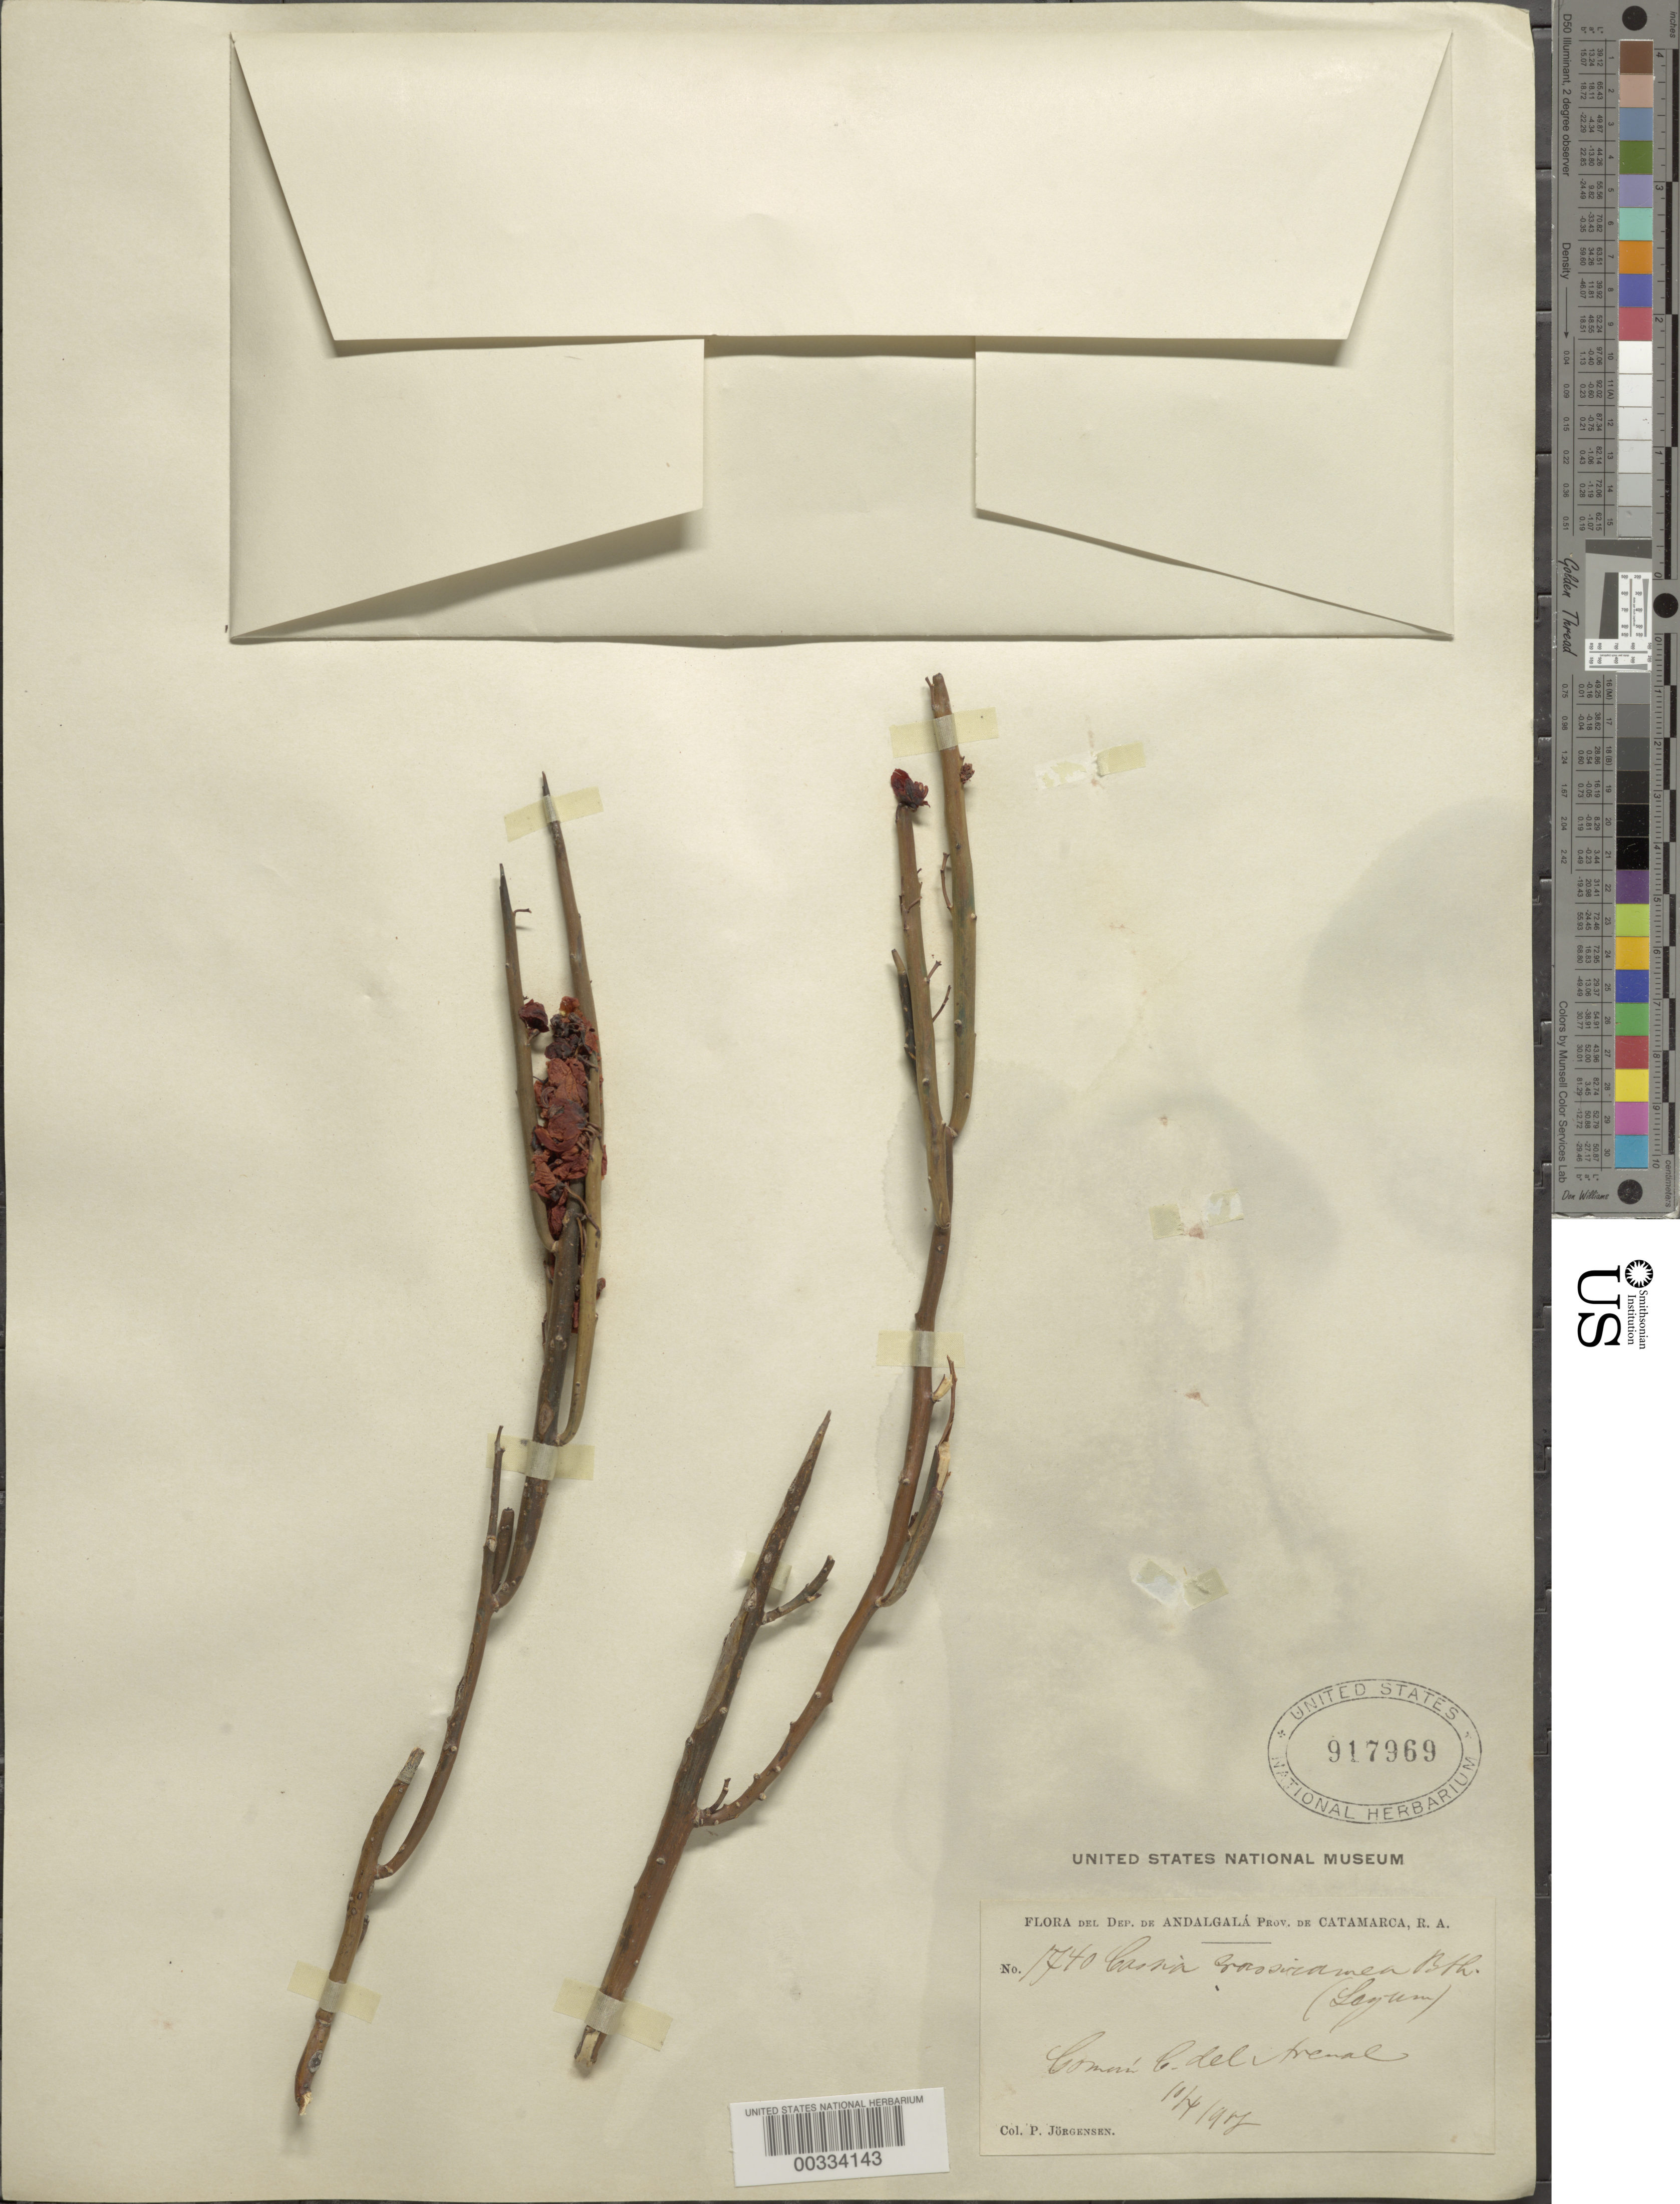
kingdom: Plantae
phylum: Tracheophyta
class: Magnoliopsida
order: Fabales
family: Fabaceae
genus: Senna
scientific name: Senna crassiramea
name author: (Benth.) H.S. Irwin & Barneby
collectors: P. Jorgensen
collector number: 1740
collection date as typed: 10 Apr 1892 or 04 Oct 1892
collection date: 1892-04-10 or 1892-10-04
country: Argentina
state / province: Catamarca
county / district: Andalgalá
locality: Arenal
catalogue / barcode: US 917969